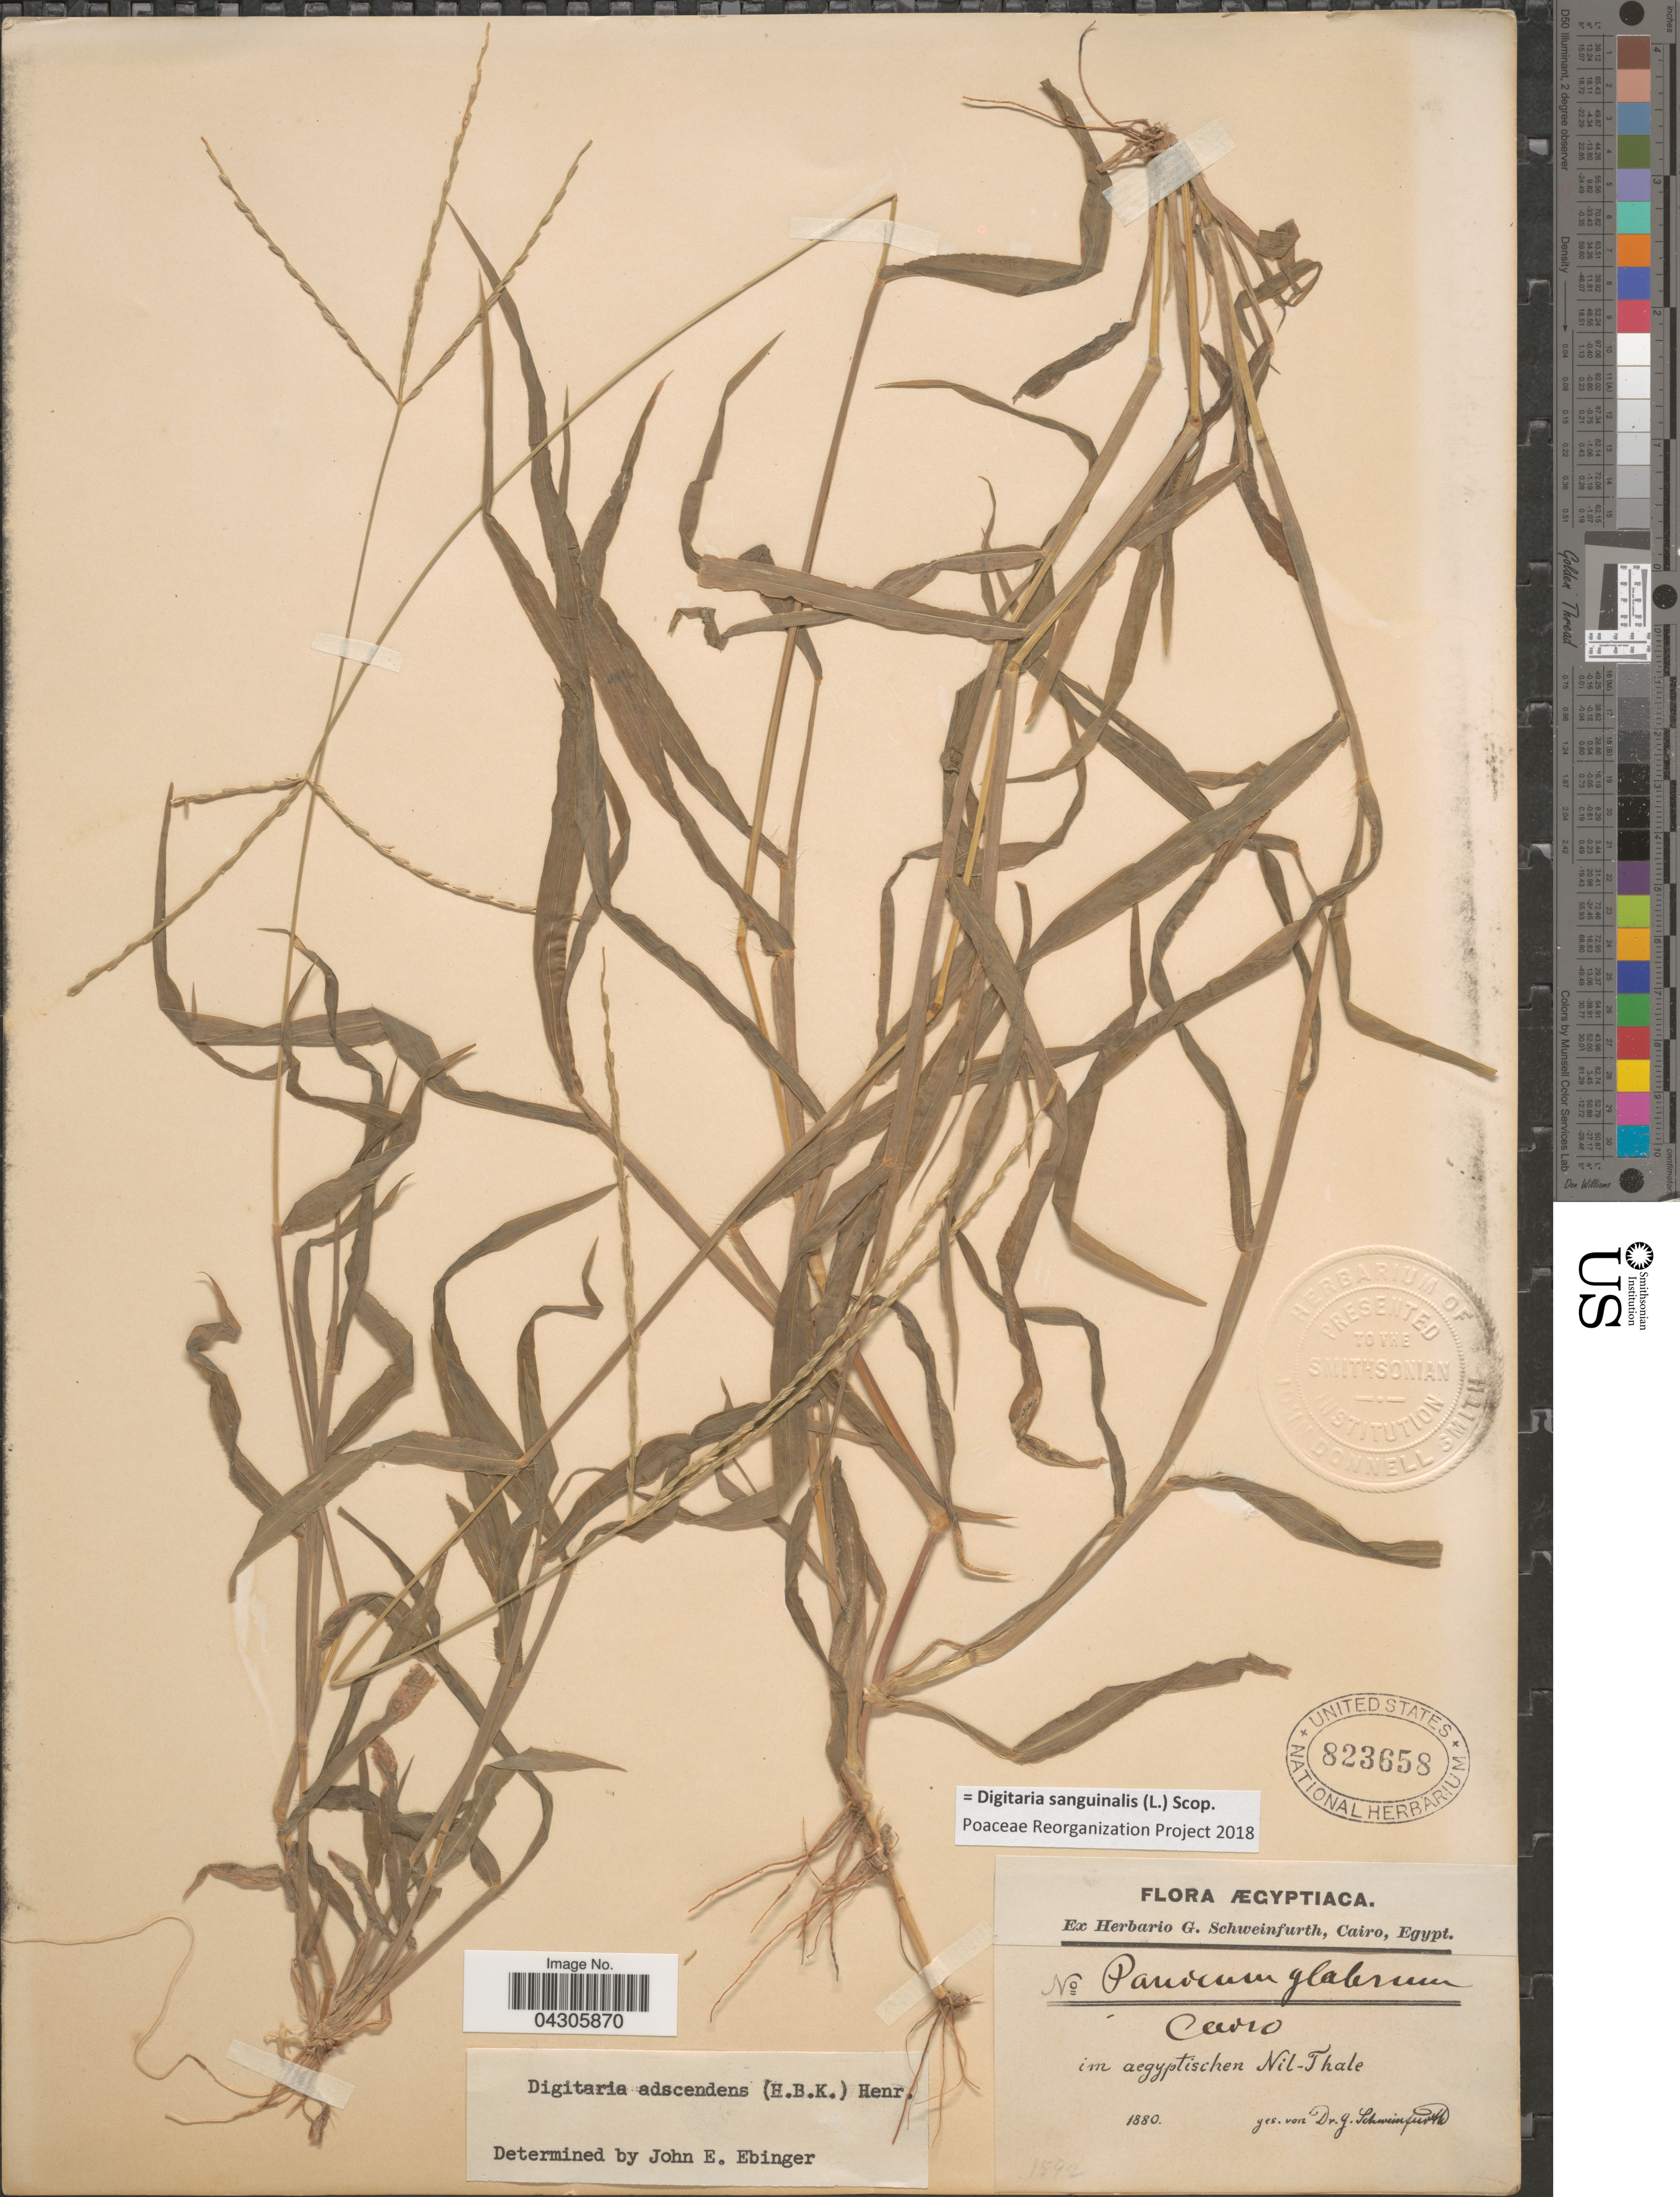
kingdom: Plantae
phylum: Tracheophyta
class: Liliopsida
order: Poales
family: Poaceae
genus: Digitaria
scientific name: Digitaria sanguinalis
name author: (L.) Scop.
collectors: G. A. Schweinfurth (herbarium)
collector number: A592*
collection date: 1880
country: Egypt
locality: Ægyptiaca.. Cavro im aegyptischen Nil-Thale.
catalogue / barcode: US 823658